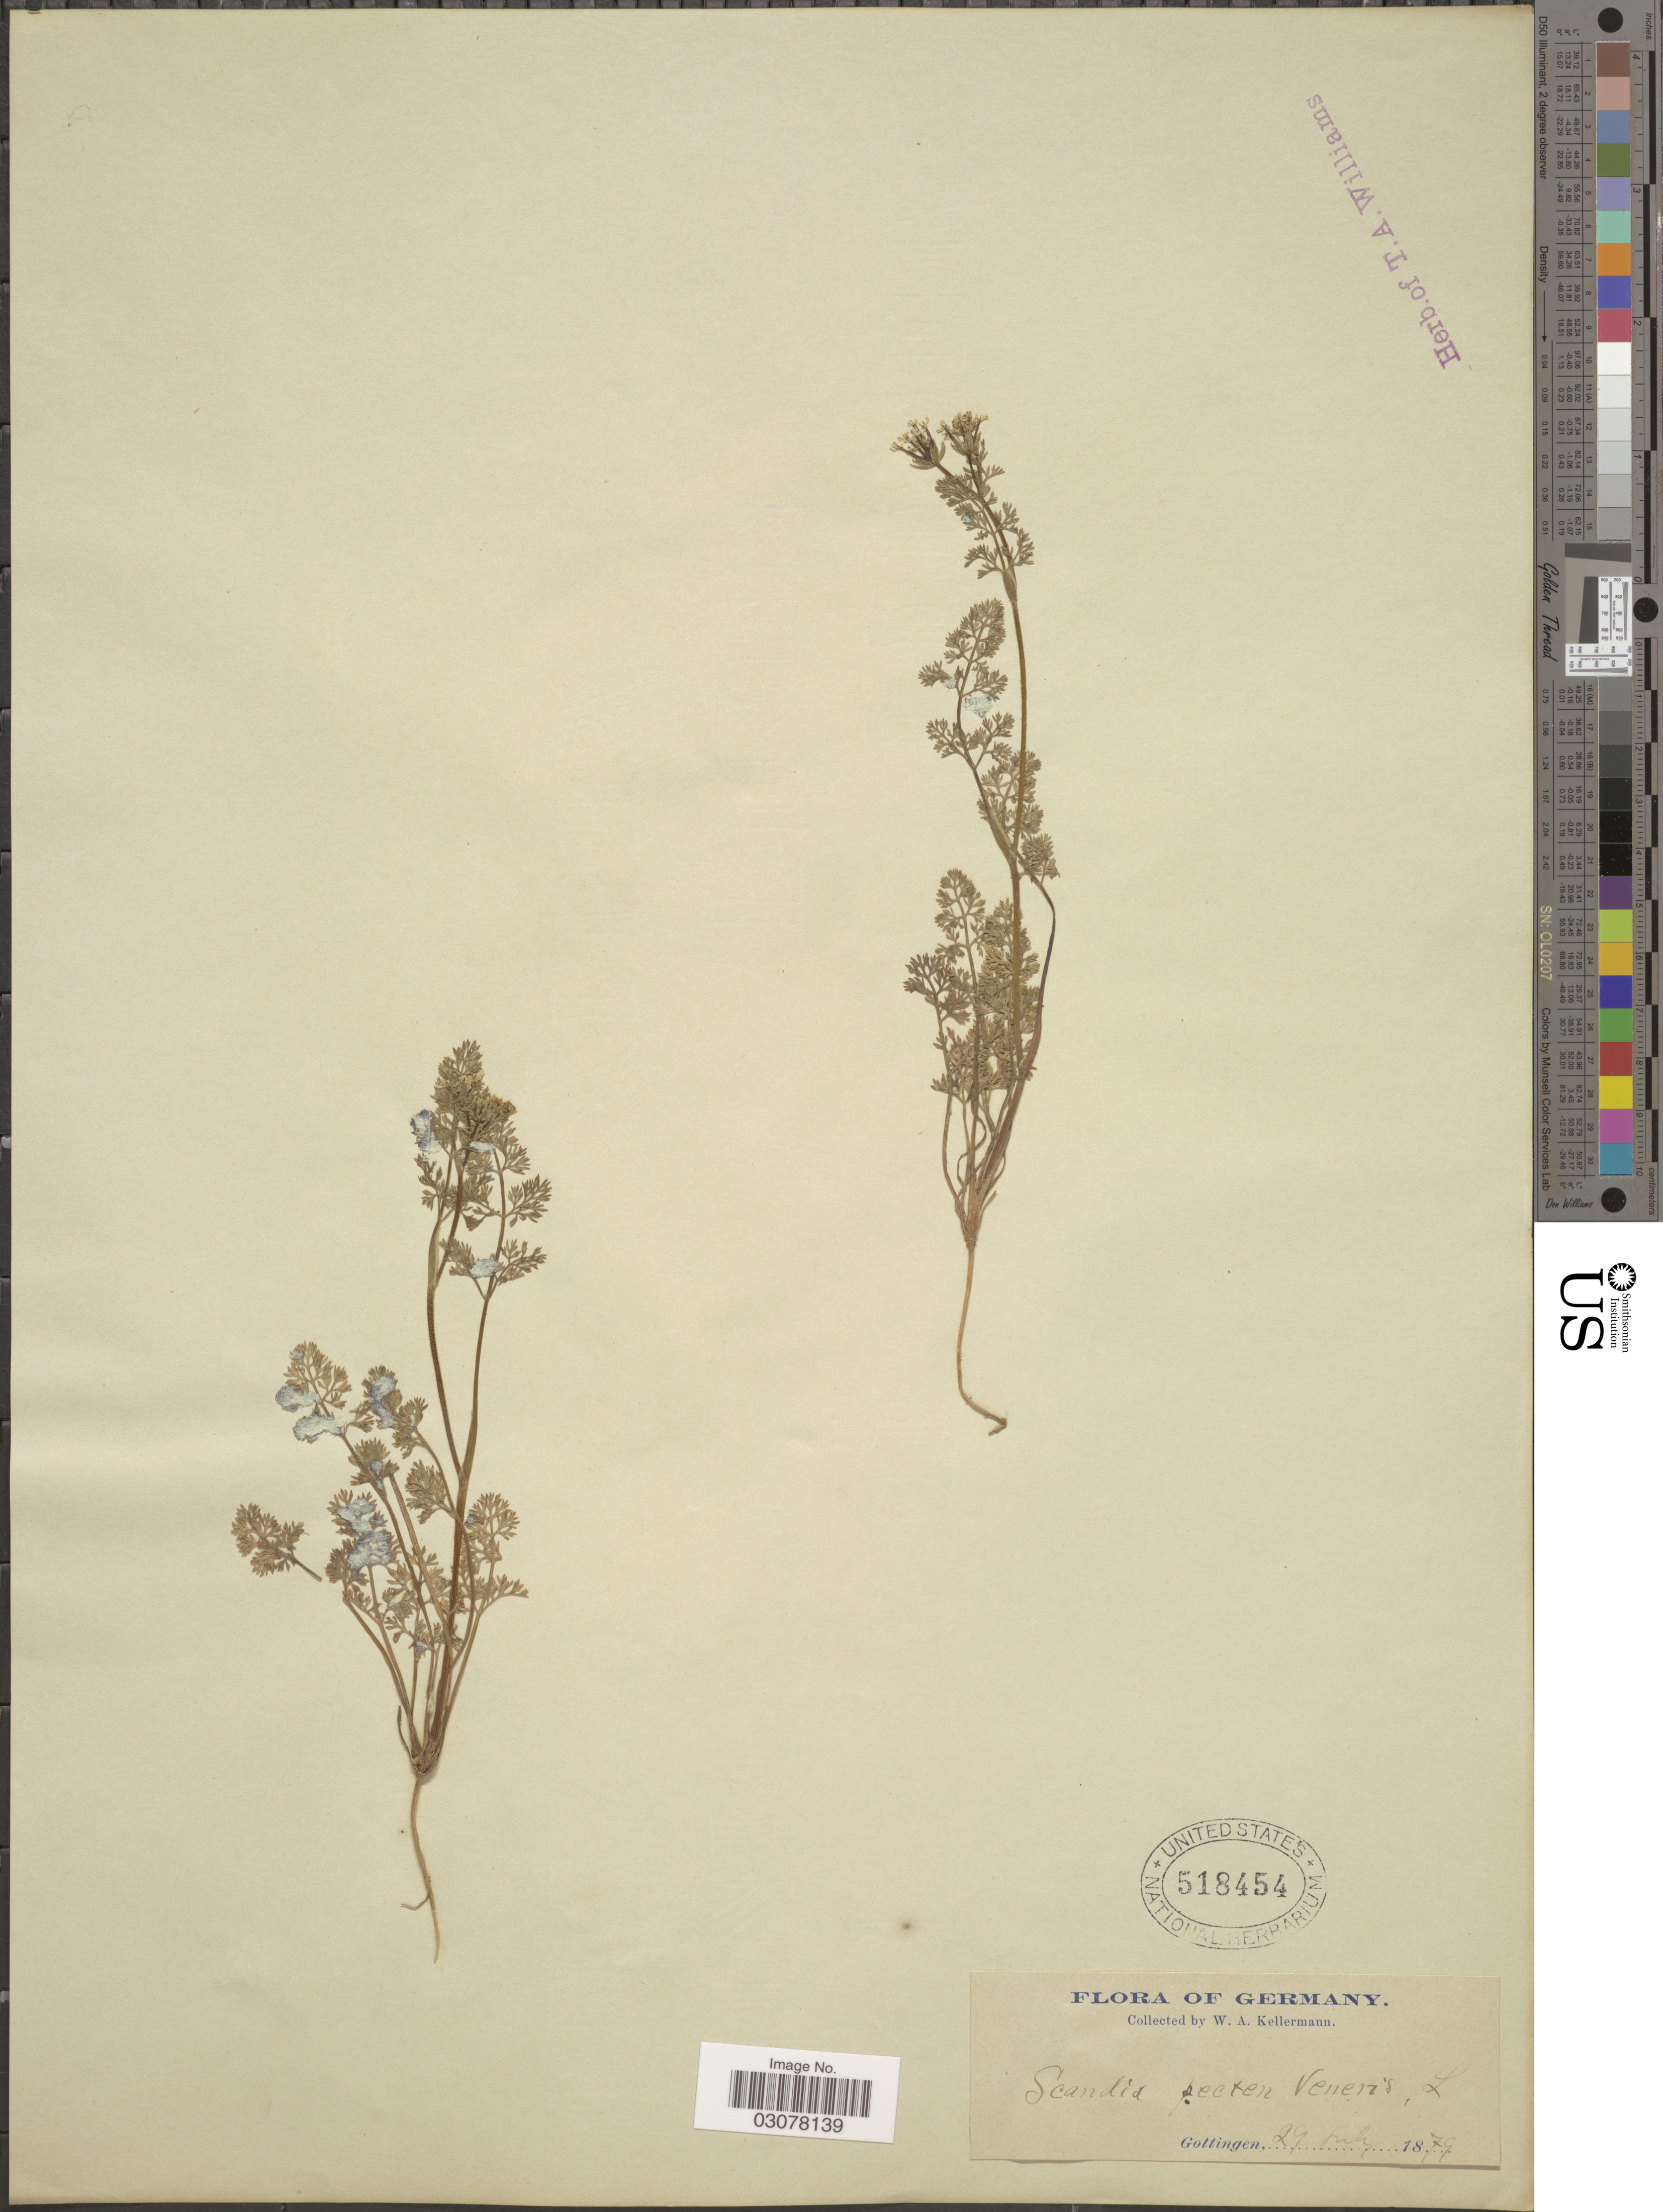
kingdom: Plantae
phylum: Tracheophyta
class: Magnoliopsida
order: Apiales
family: Apiaceae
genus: Scandix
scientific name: Scandix pecten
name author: Scop.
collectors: W. Kellerman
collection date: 1879-07-29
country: Germany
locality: Gottingen.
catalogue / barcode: US 518454